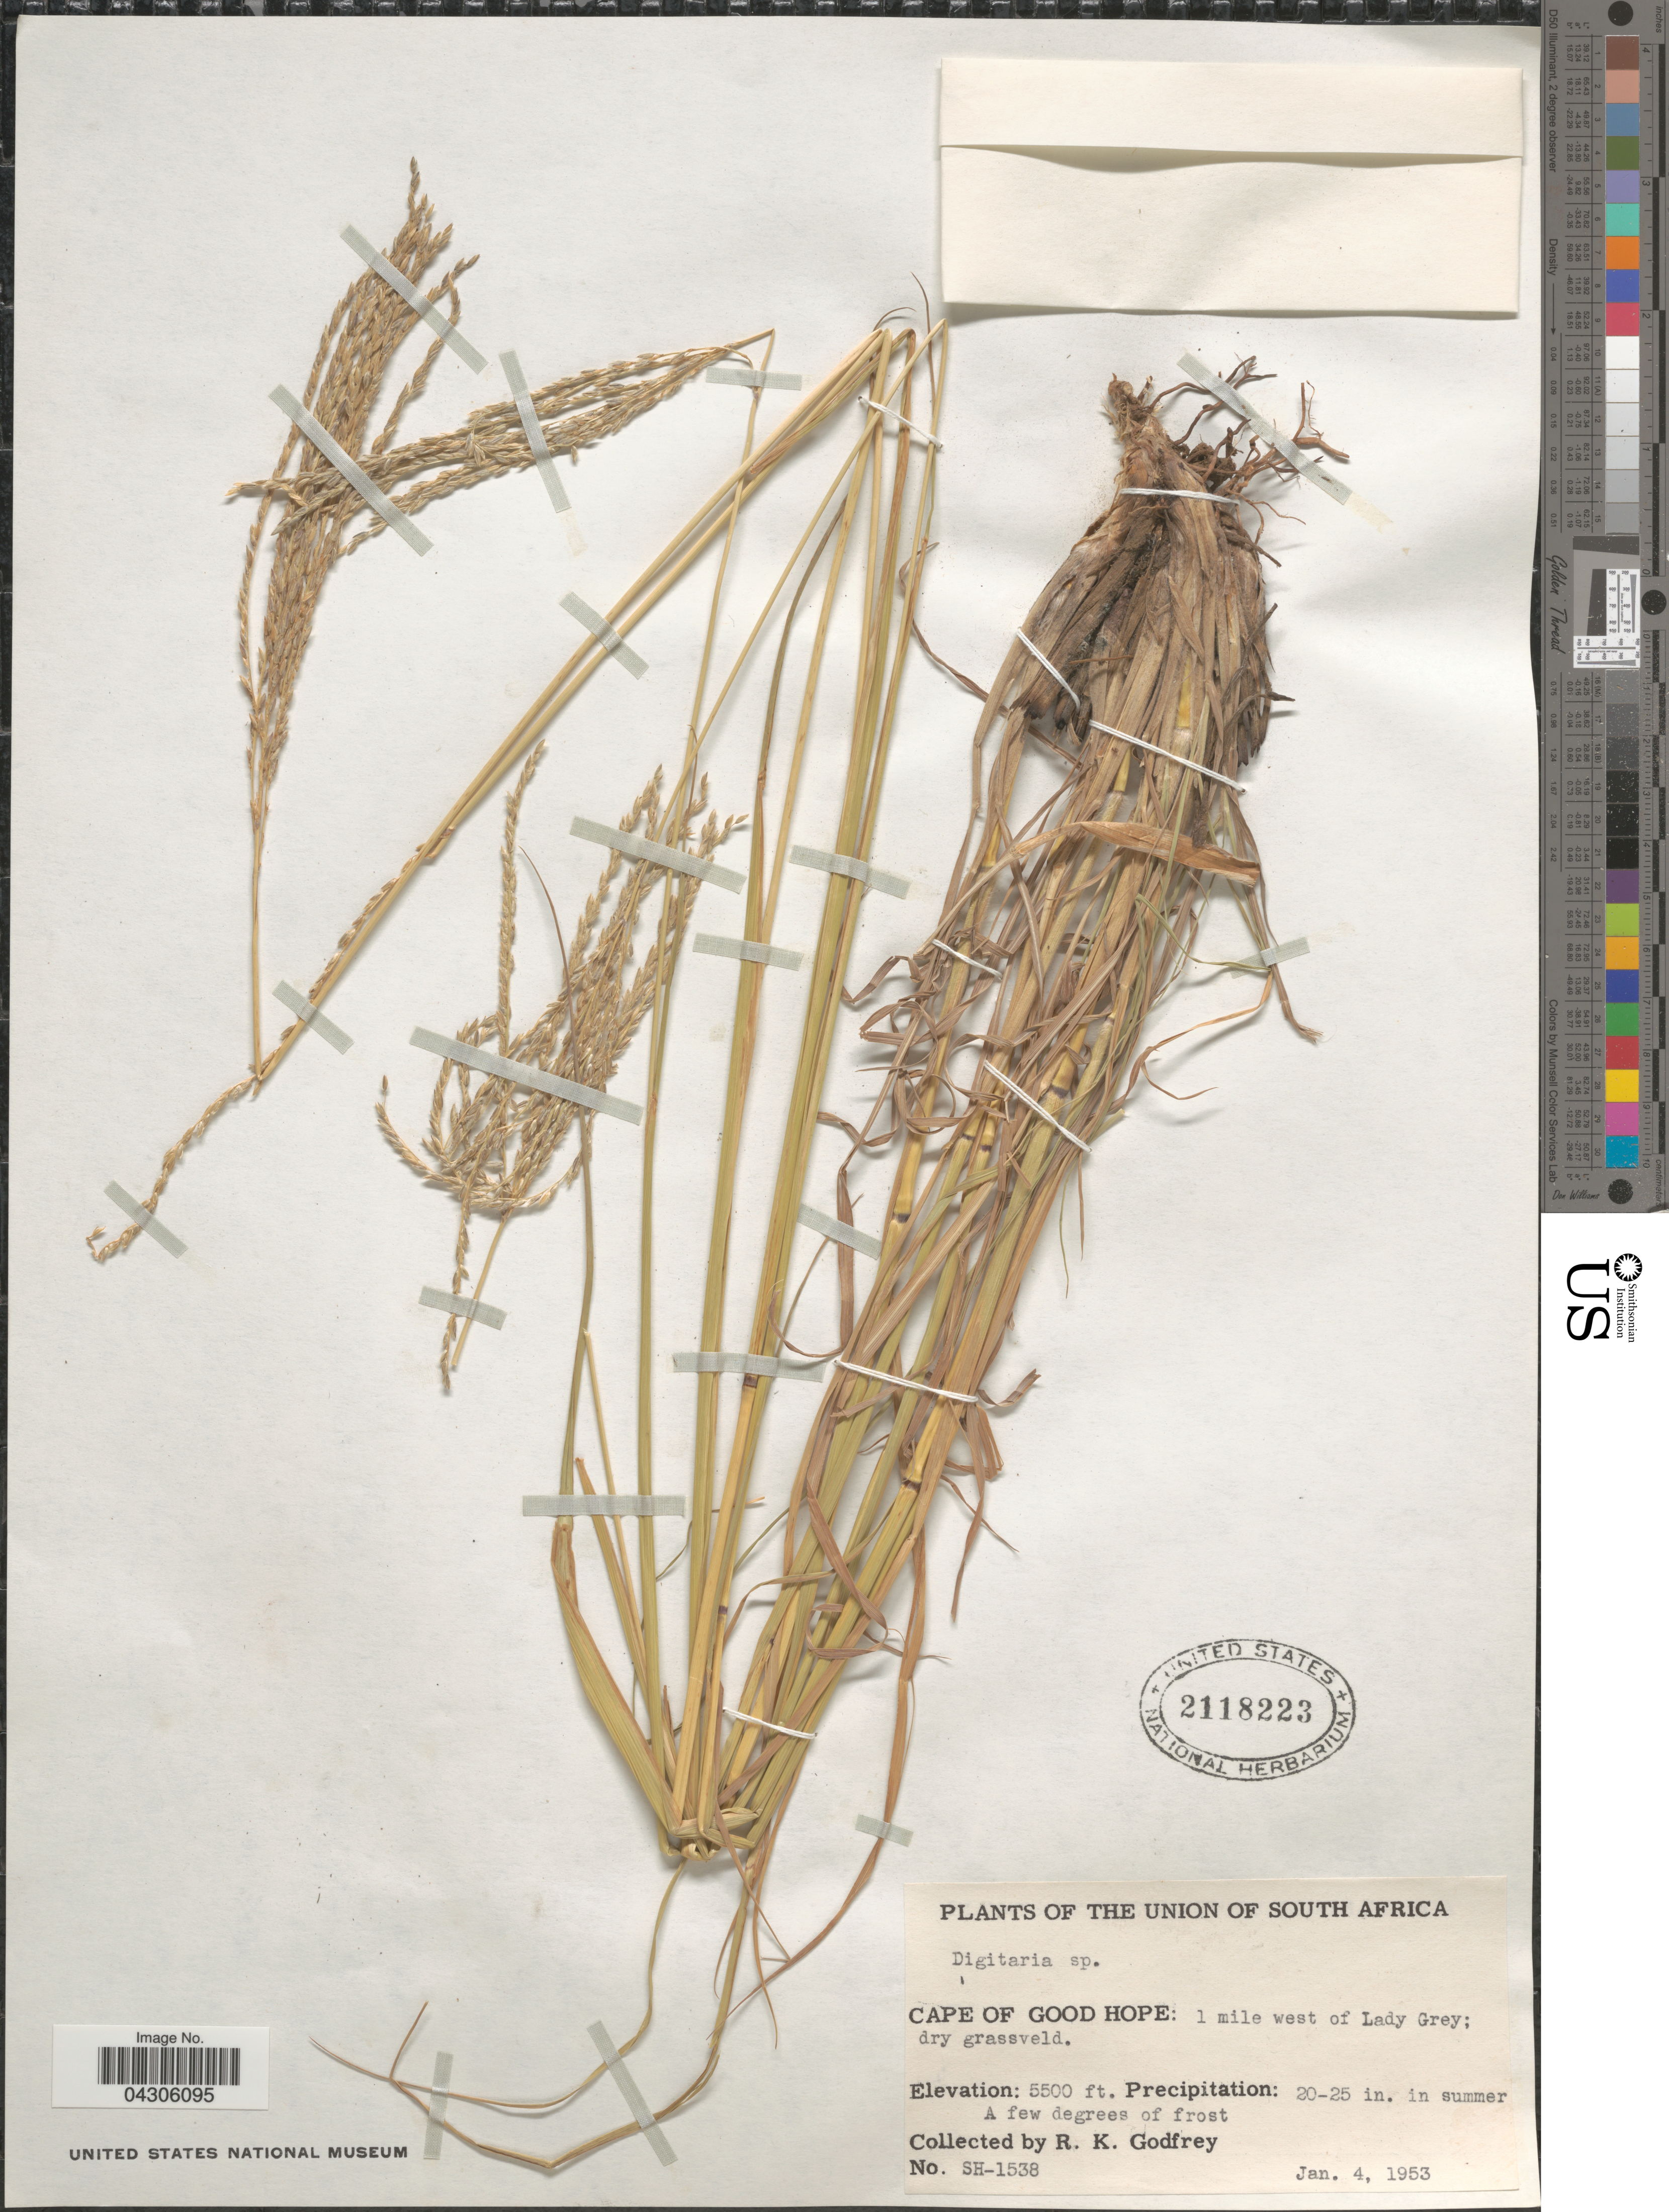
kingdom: Plantae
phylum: Tracheophyta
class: Liliopsida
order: Poales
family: Poaceae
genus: Digitaria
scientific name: Digitaria sp.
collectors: R. K. Godfrey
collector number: SH-1538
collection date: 1953-01-04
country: South Africa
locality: Union of South Africa. Cape of Good Hope: 1 mile west of Lady Grey; dry grassveld.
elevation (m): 1676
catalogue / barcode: US 2118223